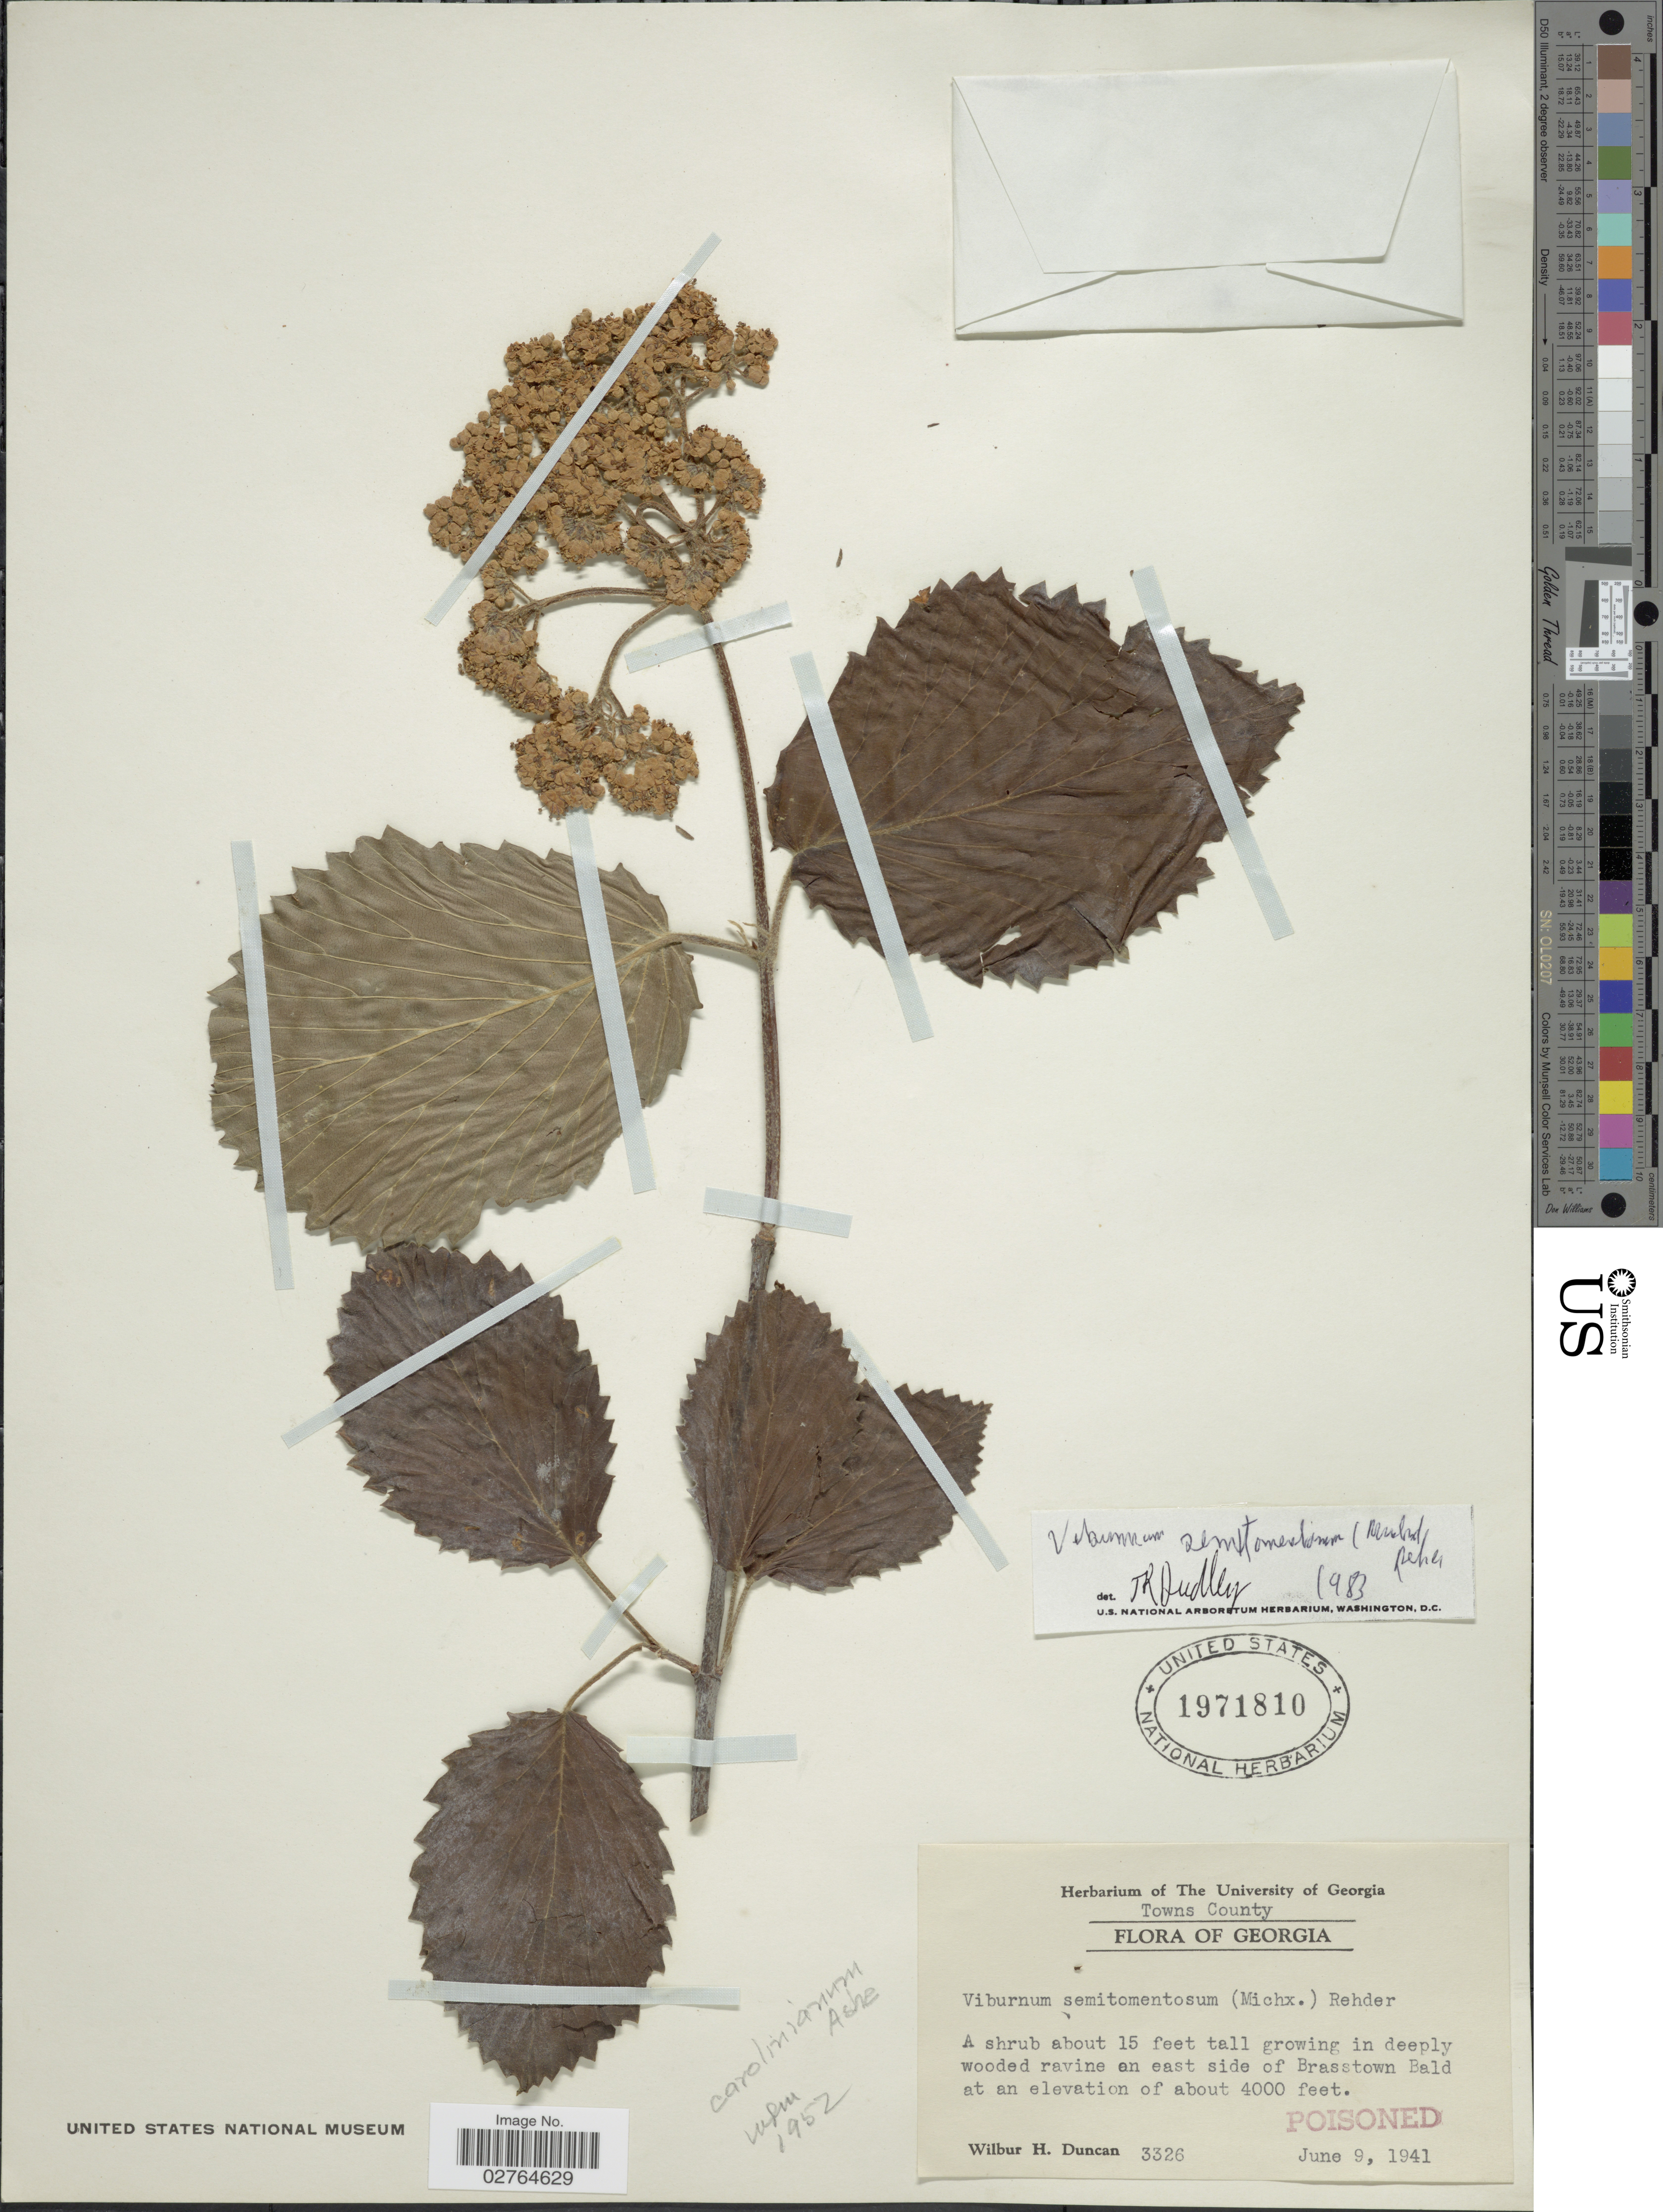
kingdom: Plantae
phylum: Tracheophyta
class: Magnoliopsida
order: Dipsacales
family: Viburnaceae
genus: Viburnum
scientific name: Viburnum scabrellum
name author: (Torr. & A. Gray) Chapm.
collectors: W. H. Duncan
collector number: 3326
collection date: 1941-06-09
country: United States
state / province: Georgia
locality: Towns County, in deeply wooded ravine on east side of Brasstown Bald.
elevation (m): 1219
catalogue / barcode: US 1971810